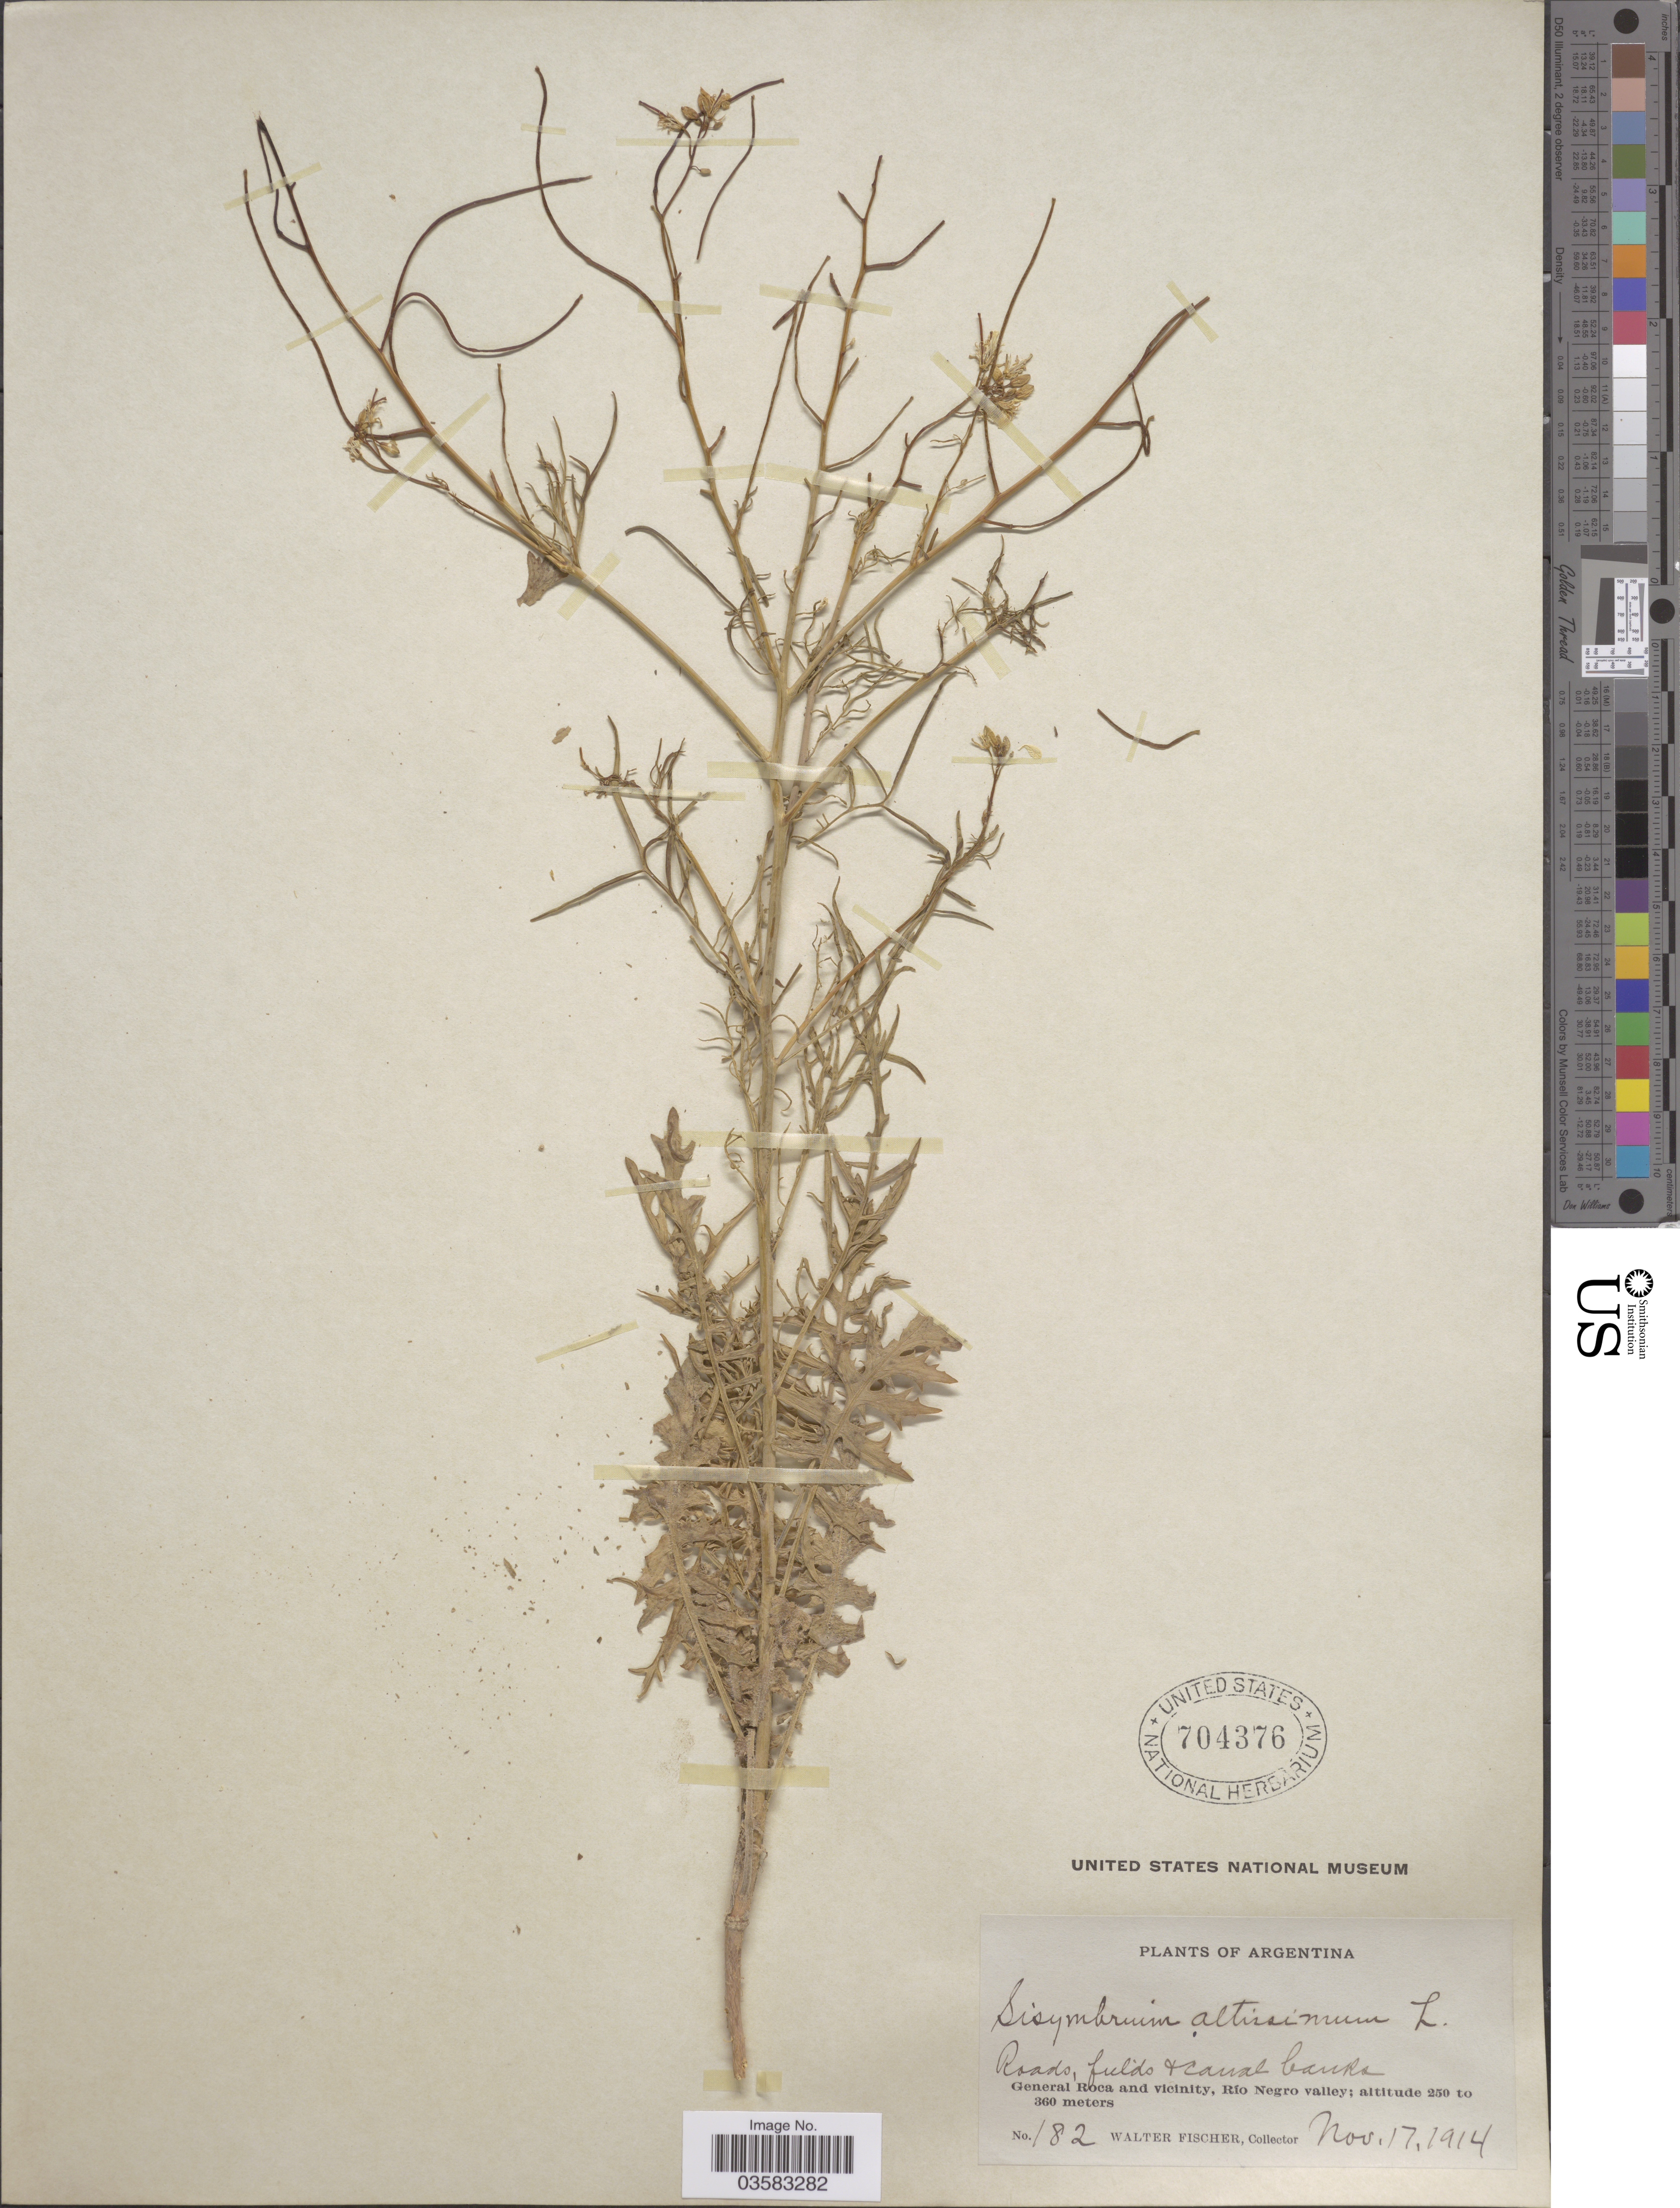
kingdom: Plantae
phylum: Tracheophyta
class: Magnoliopsida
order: Brassicales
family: Brassicaceae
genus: Sisymbrium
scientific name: Sisymbrium altissimum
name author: L.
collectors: W. Fischer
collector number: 182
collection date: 1914-11-17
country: Argentina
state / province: Rio Negro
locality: Roads, fields & canal banks. General Roca and vicinity, Río Negro valley.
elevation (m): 250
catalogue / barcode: US 704376